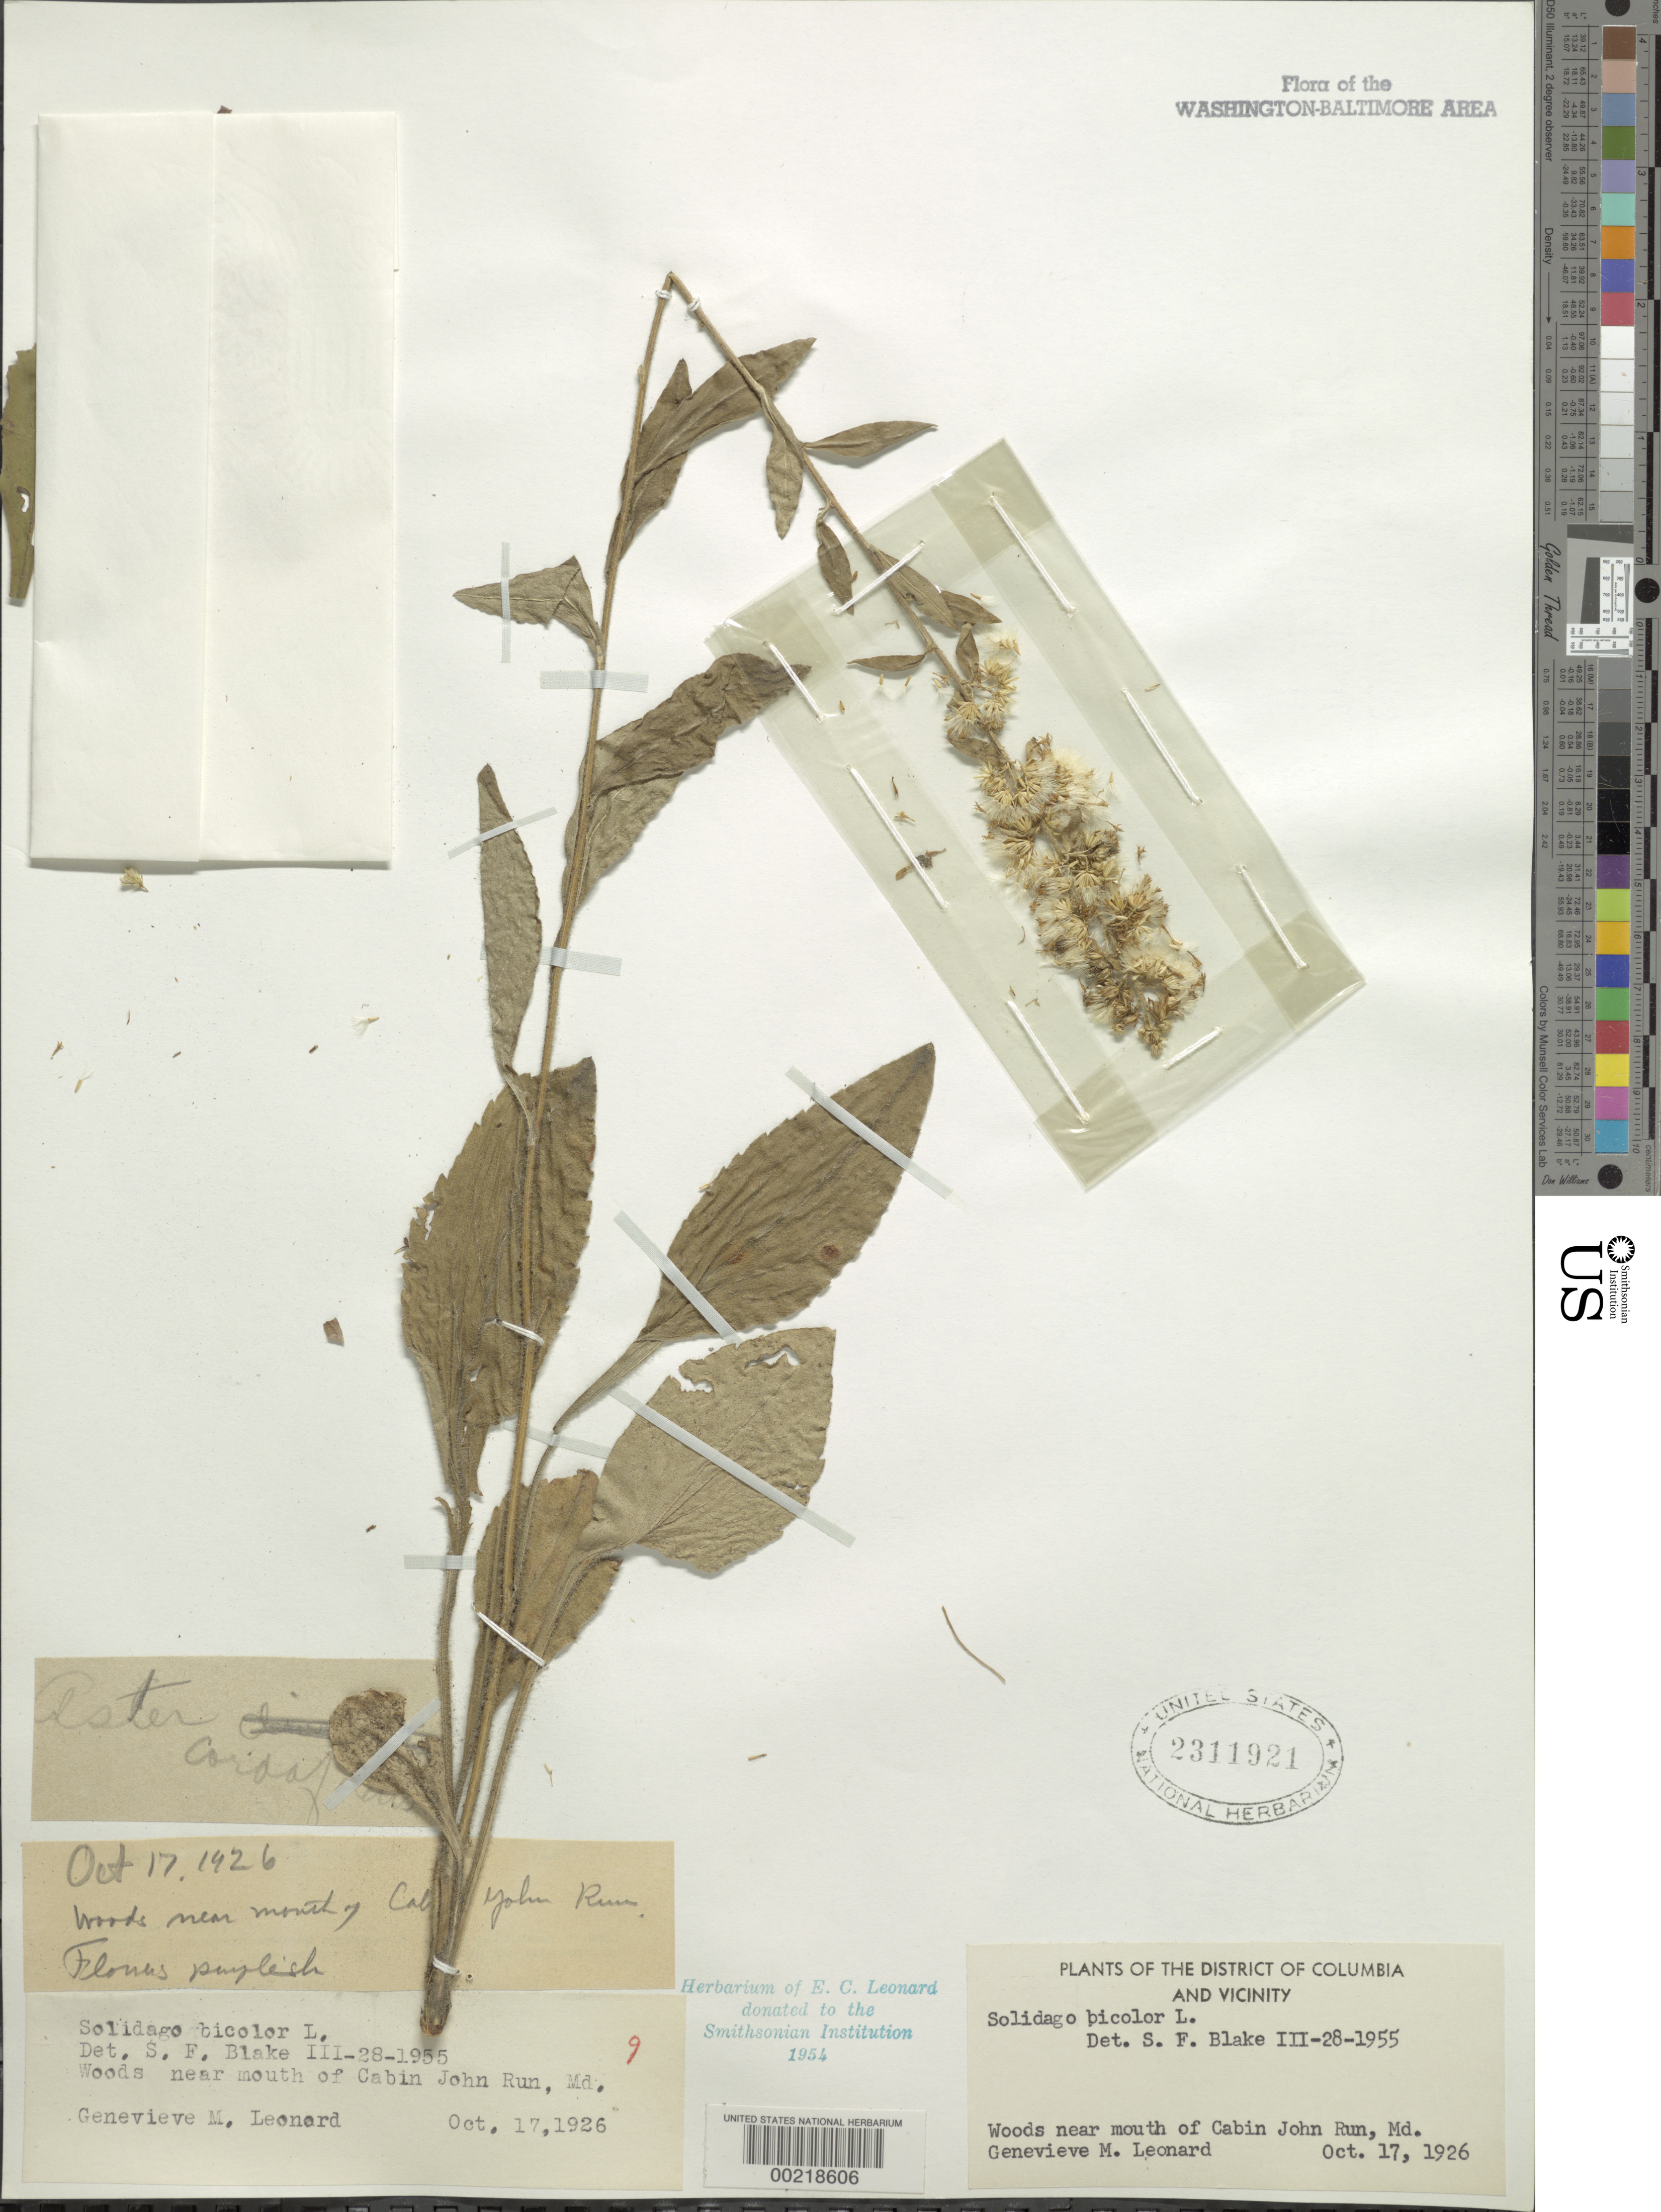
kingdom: Plantae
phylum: Tracheophyta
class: Magnoliopsida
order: Asterales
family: Asteraceae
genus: Solidago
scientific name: Solidago bicolor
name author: L.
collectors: G. M. Leonard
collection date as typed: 17 Oct 1926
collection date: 1926-10-17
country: United States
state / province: Maryland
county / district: Montgomery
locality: Near mouth of Cabin John Run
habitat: Woods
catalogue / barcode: US 2311921